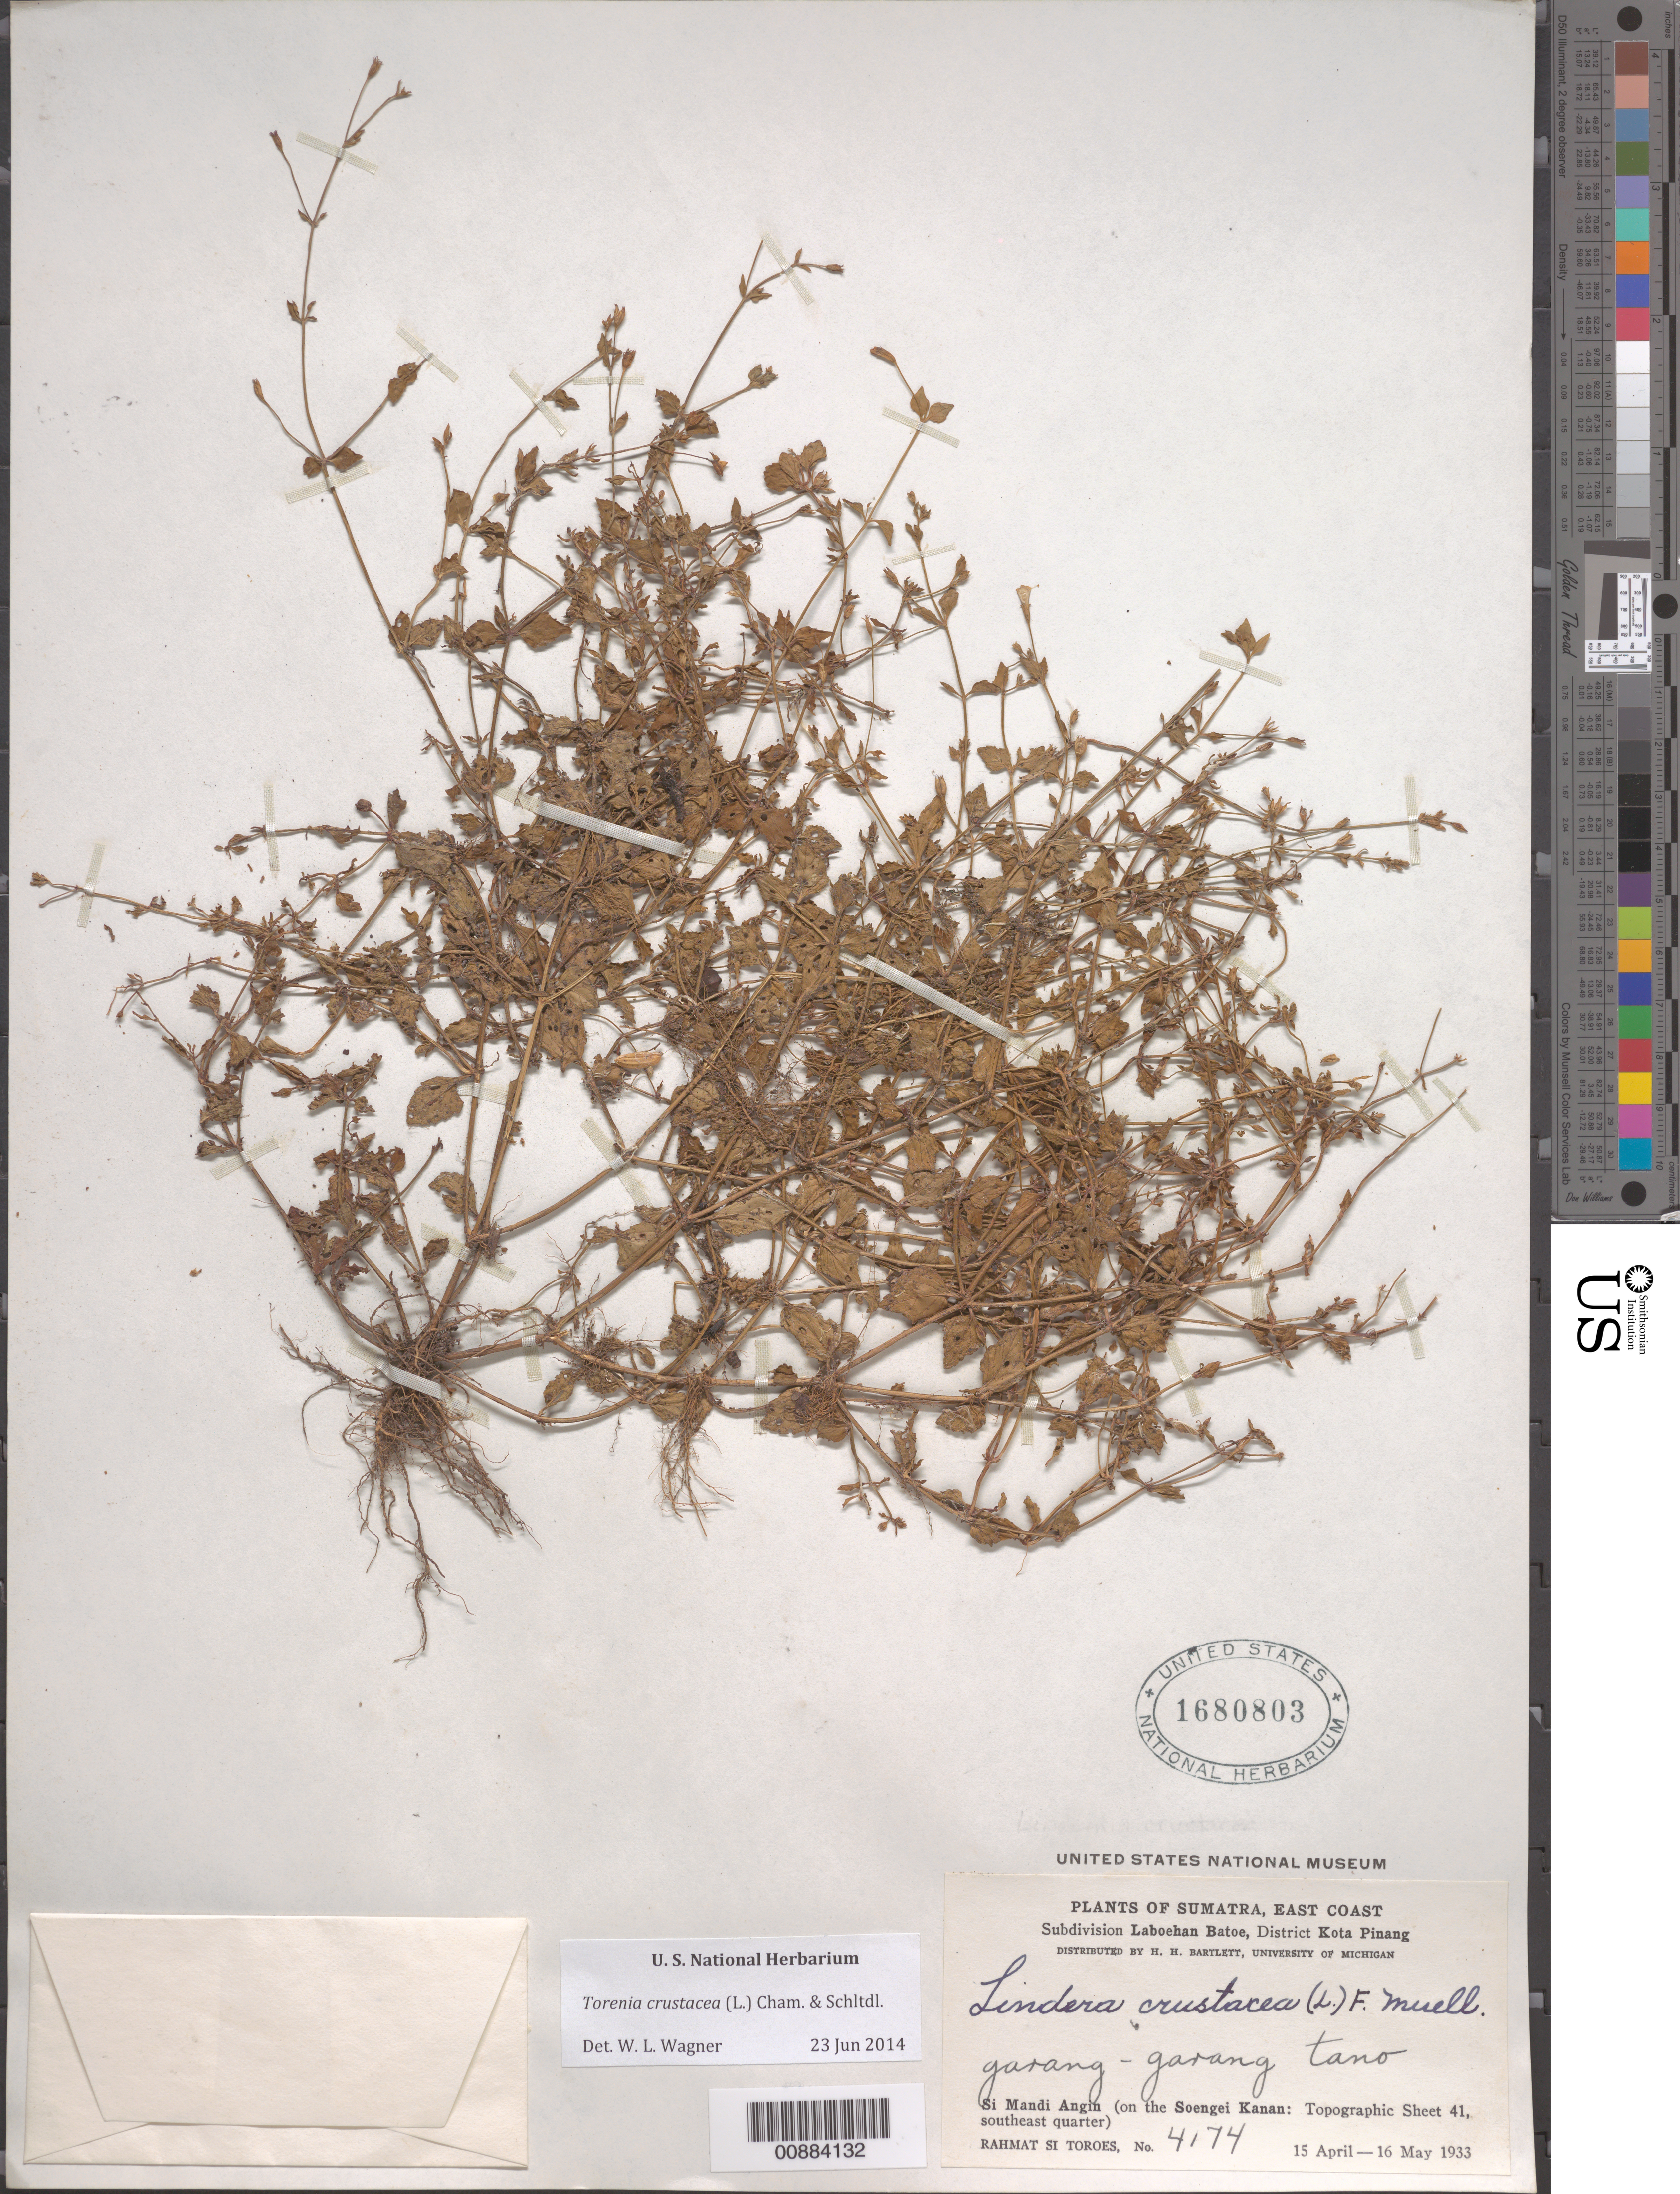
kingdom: Plantae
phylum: Tracheophyta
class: Magnoliopsida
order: Lamiales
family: Linderniaceae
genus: Lindernia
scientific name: Lindernia crustacea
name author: (L.) F. Muell.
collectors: Rahmat Si Boeea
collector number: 4174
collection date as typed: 15 Apr 1933 to 16 May 1933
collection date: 1933-04-15/1933-05-16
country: Indonesia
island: Sumatra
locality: Sumatra, East Coast; Kota Pinang Dist, Laboehan Batoe subdiv. Si Mandi Angin (on the Soengei Kanan: Topographic Sheet 41, SE qtr)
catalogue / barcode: US 1680803